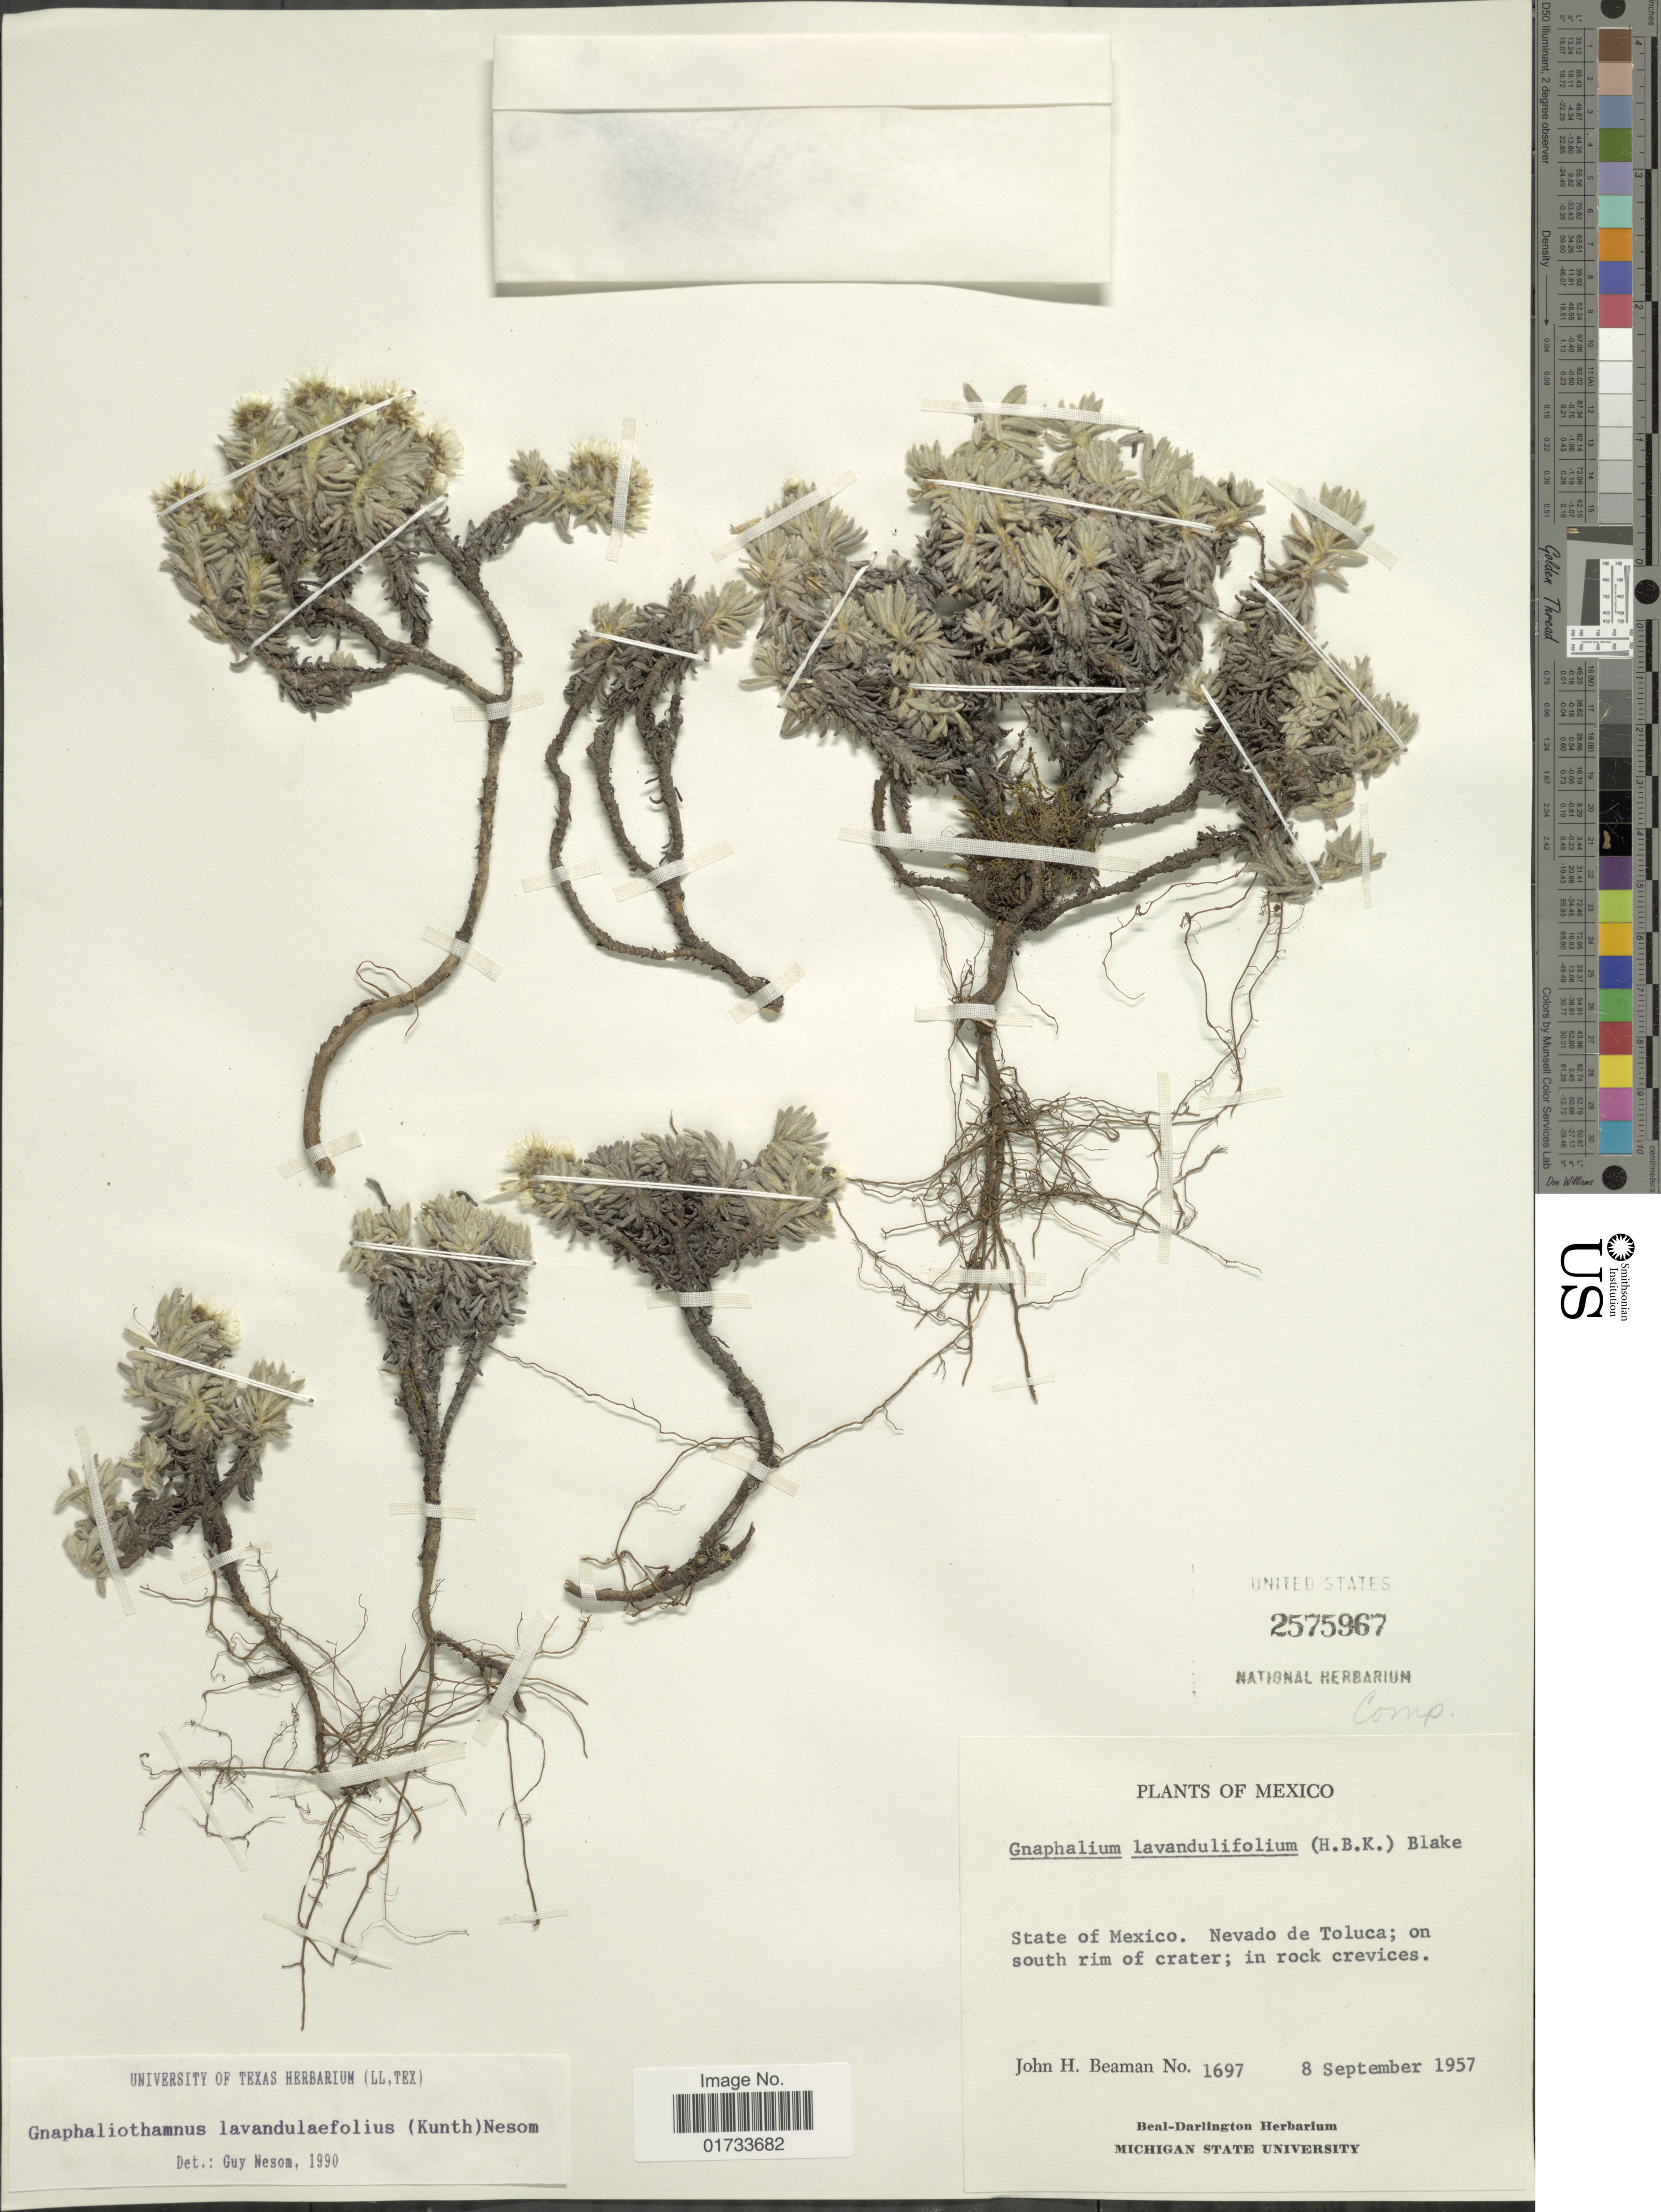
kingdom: Plantae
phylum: Tracheophyta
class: Magnoliopsida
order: Asterales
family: Asteraceae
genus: Chionolaena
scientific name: Chionolaena lavandulifolia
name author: (Kunth) Benth. & Hook.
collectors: J. H. Beaman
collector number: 1697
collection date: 1957-09-08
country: Mexico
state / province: México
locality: Nevado de Tolucal on south rim of crater; in rock crevices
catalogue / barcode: US 2575967